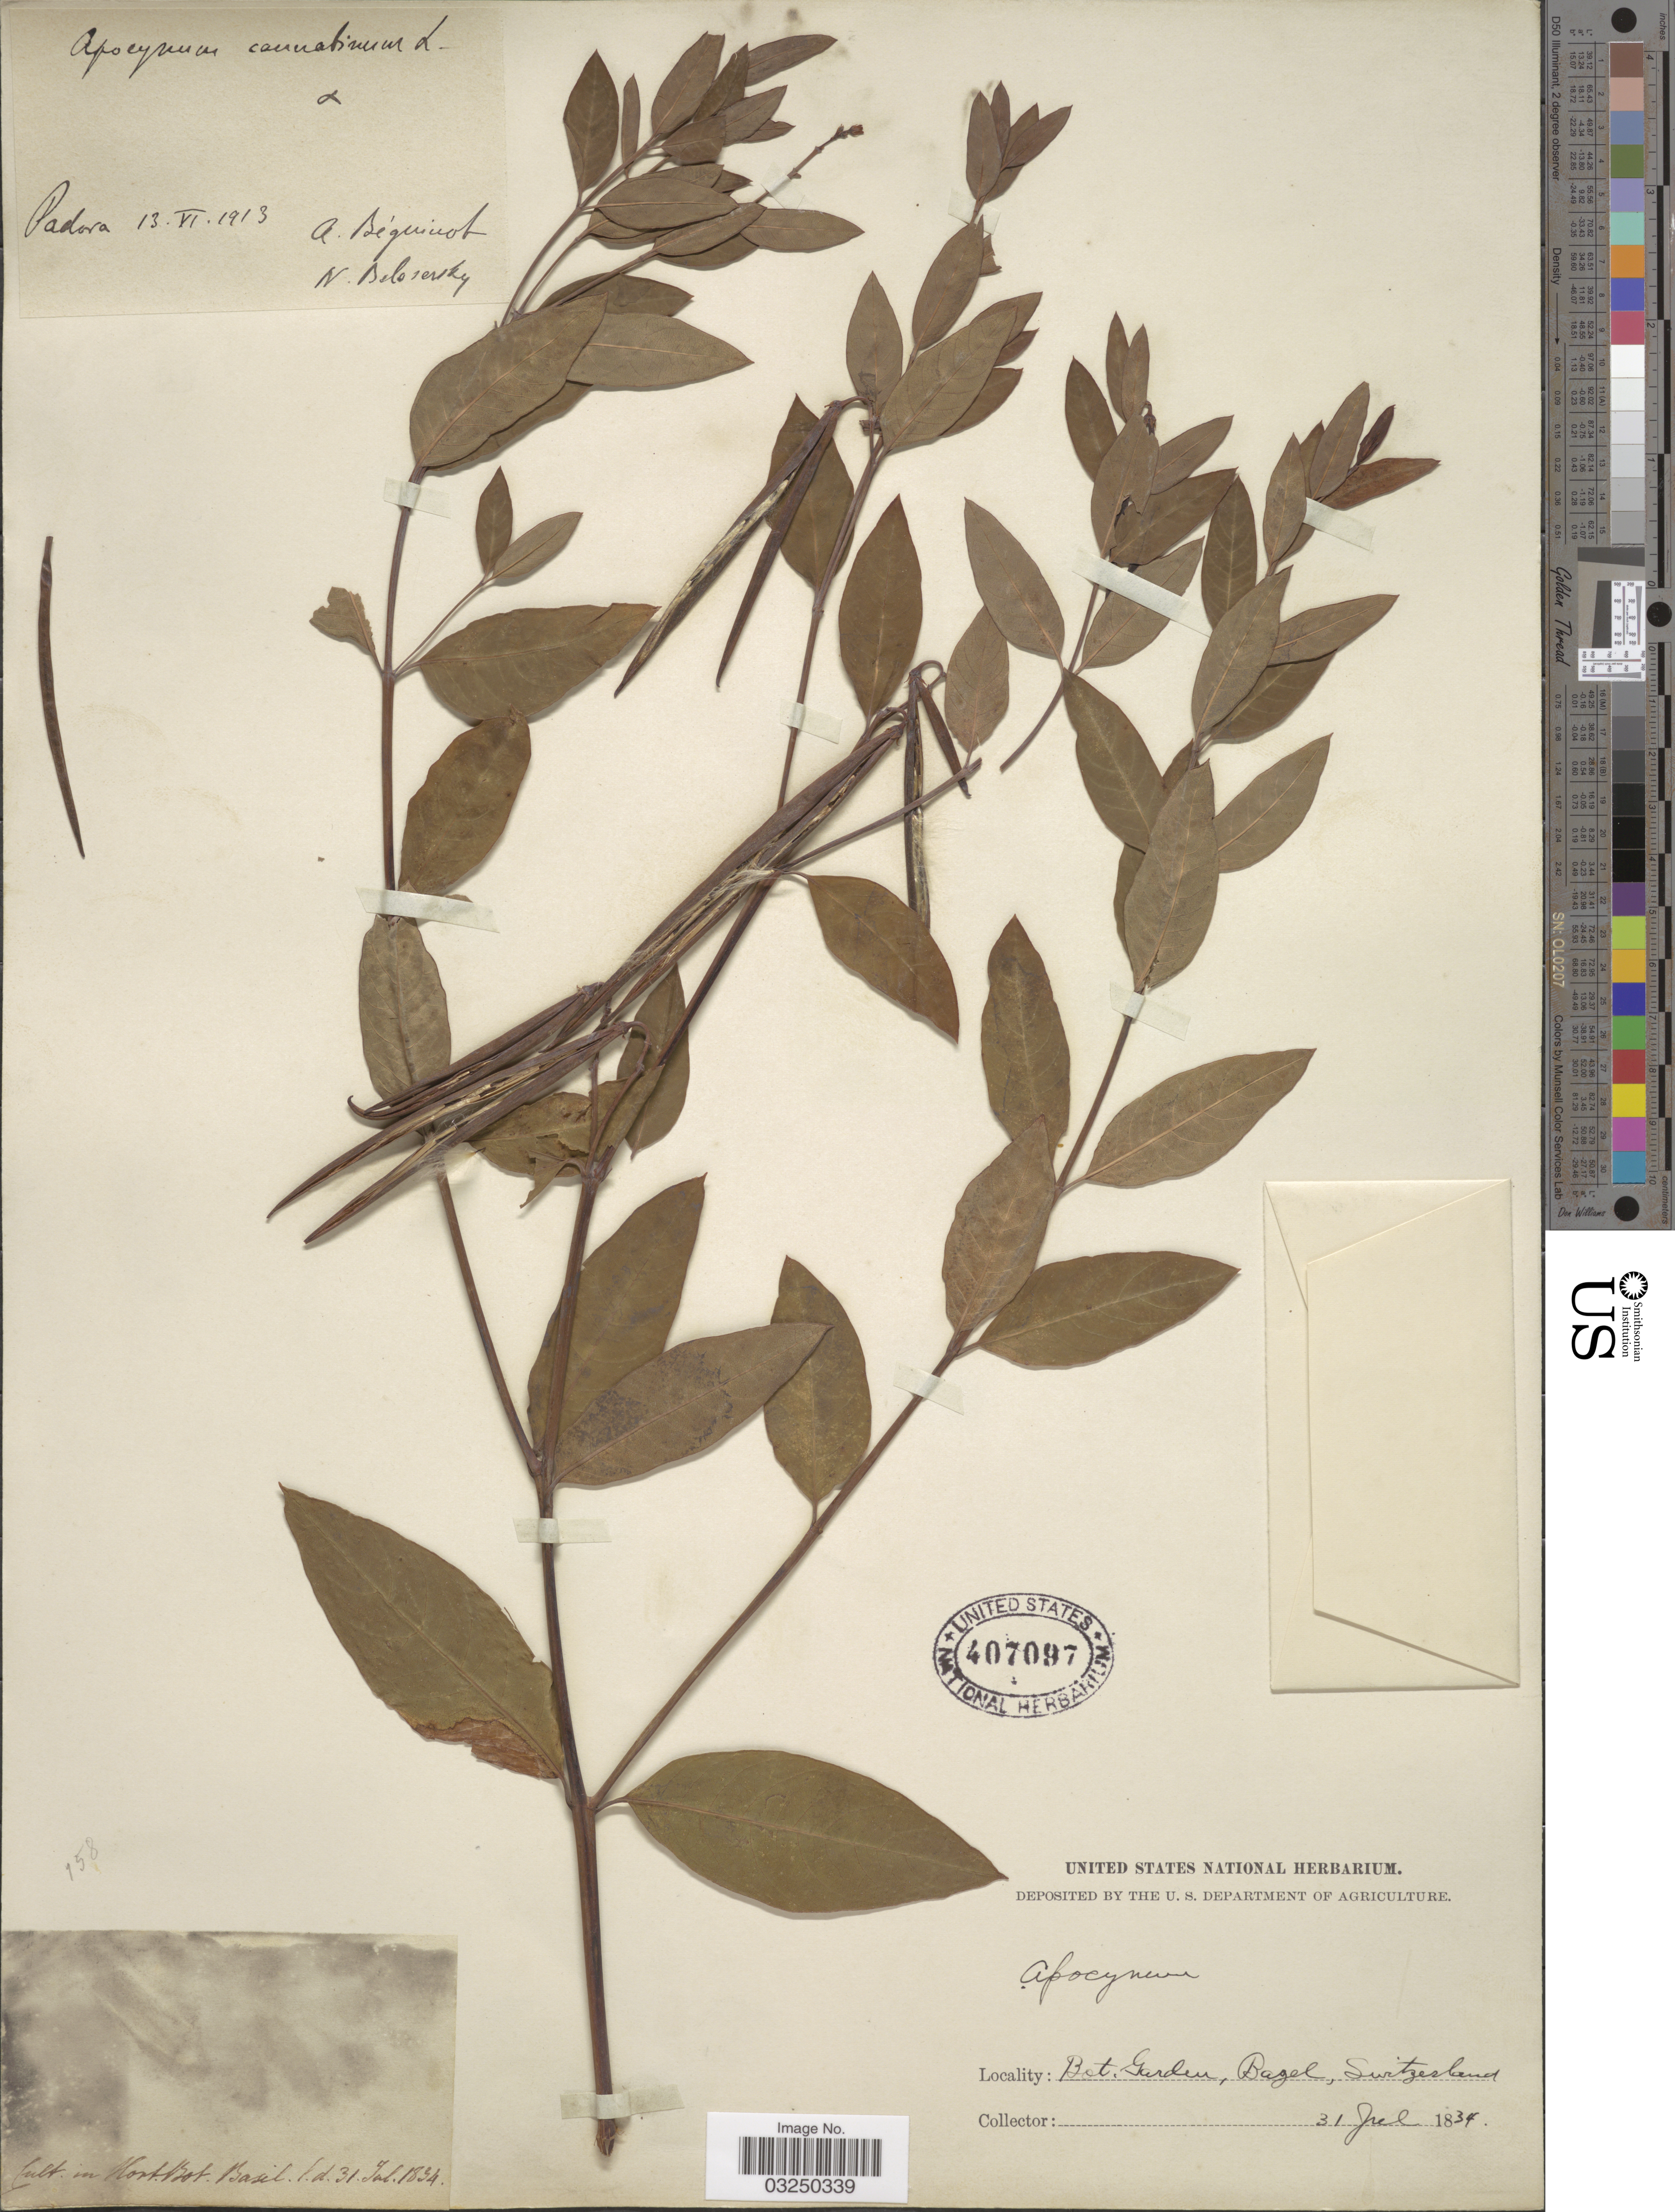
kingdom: Plantae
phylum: Tracheophyta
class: Magnoliopsida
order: Gentianales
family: Apocynaceae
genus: Apocynum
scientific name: Apocynum cannabinum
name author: L.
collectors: ex herb. United States National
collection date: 1834-07-31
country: Switzerland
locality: Bot. Garden, Bazel, Cult. in Hort. Bot. Basil.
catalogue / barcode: US 407097